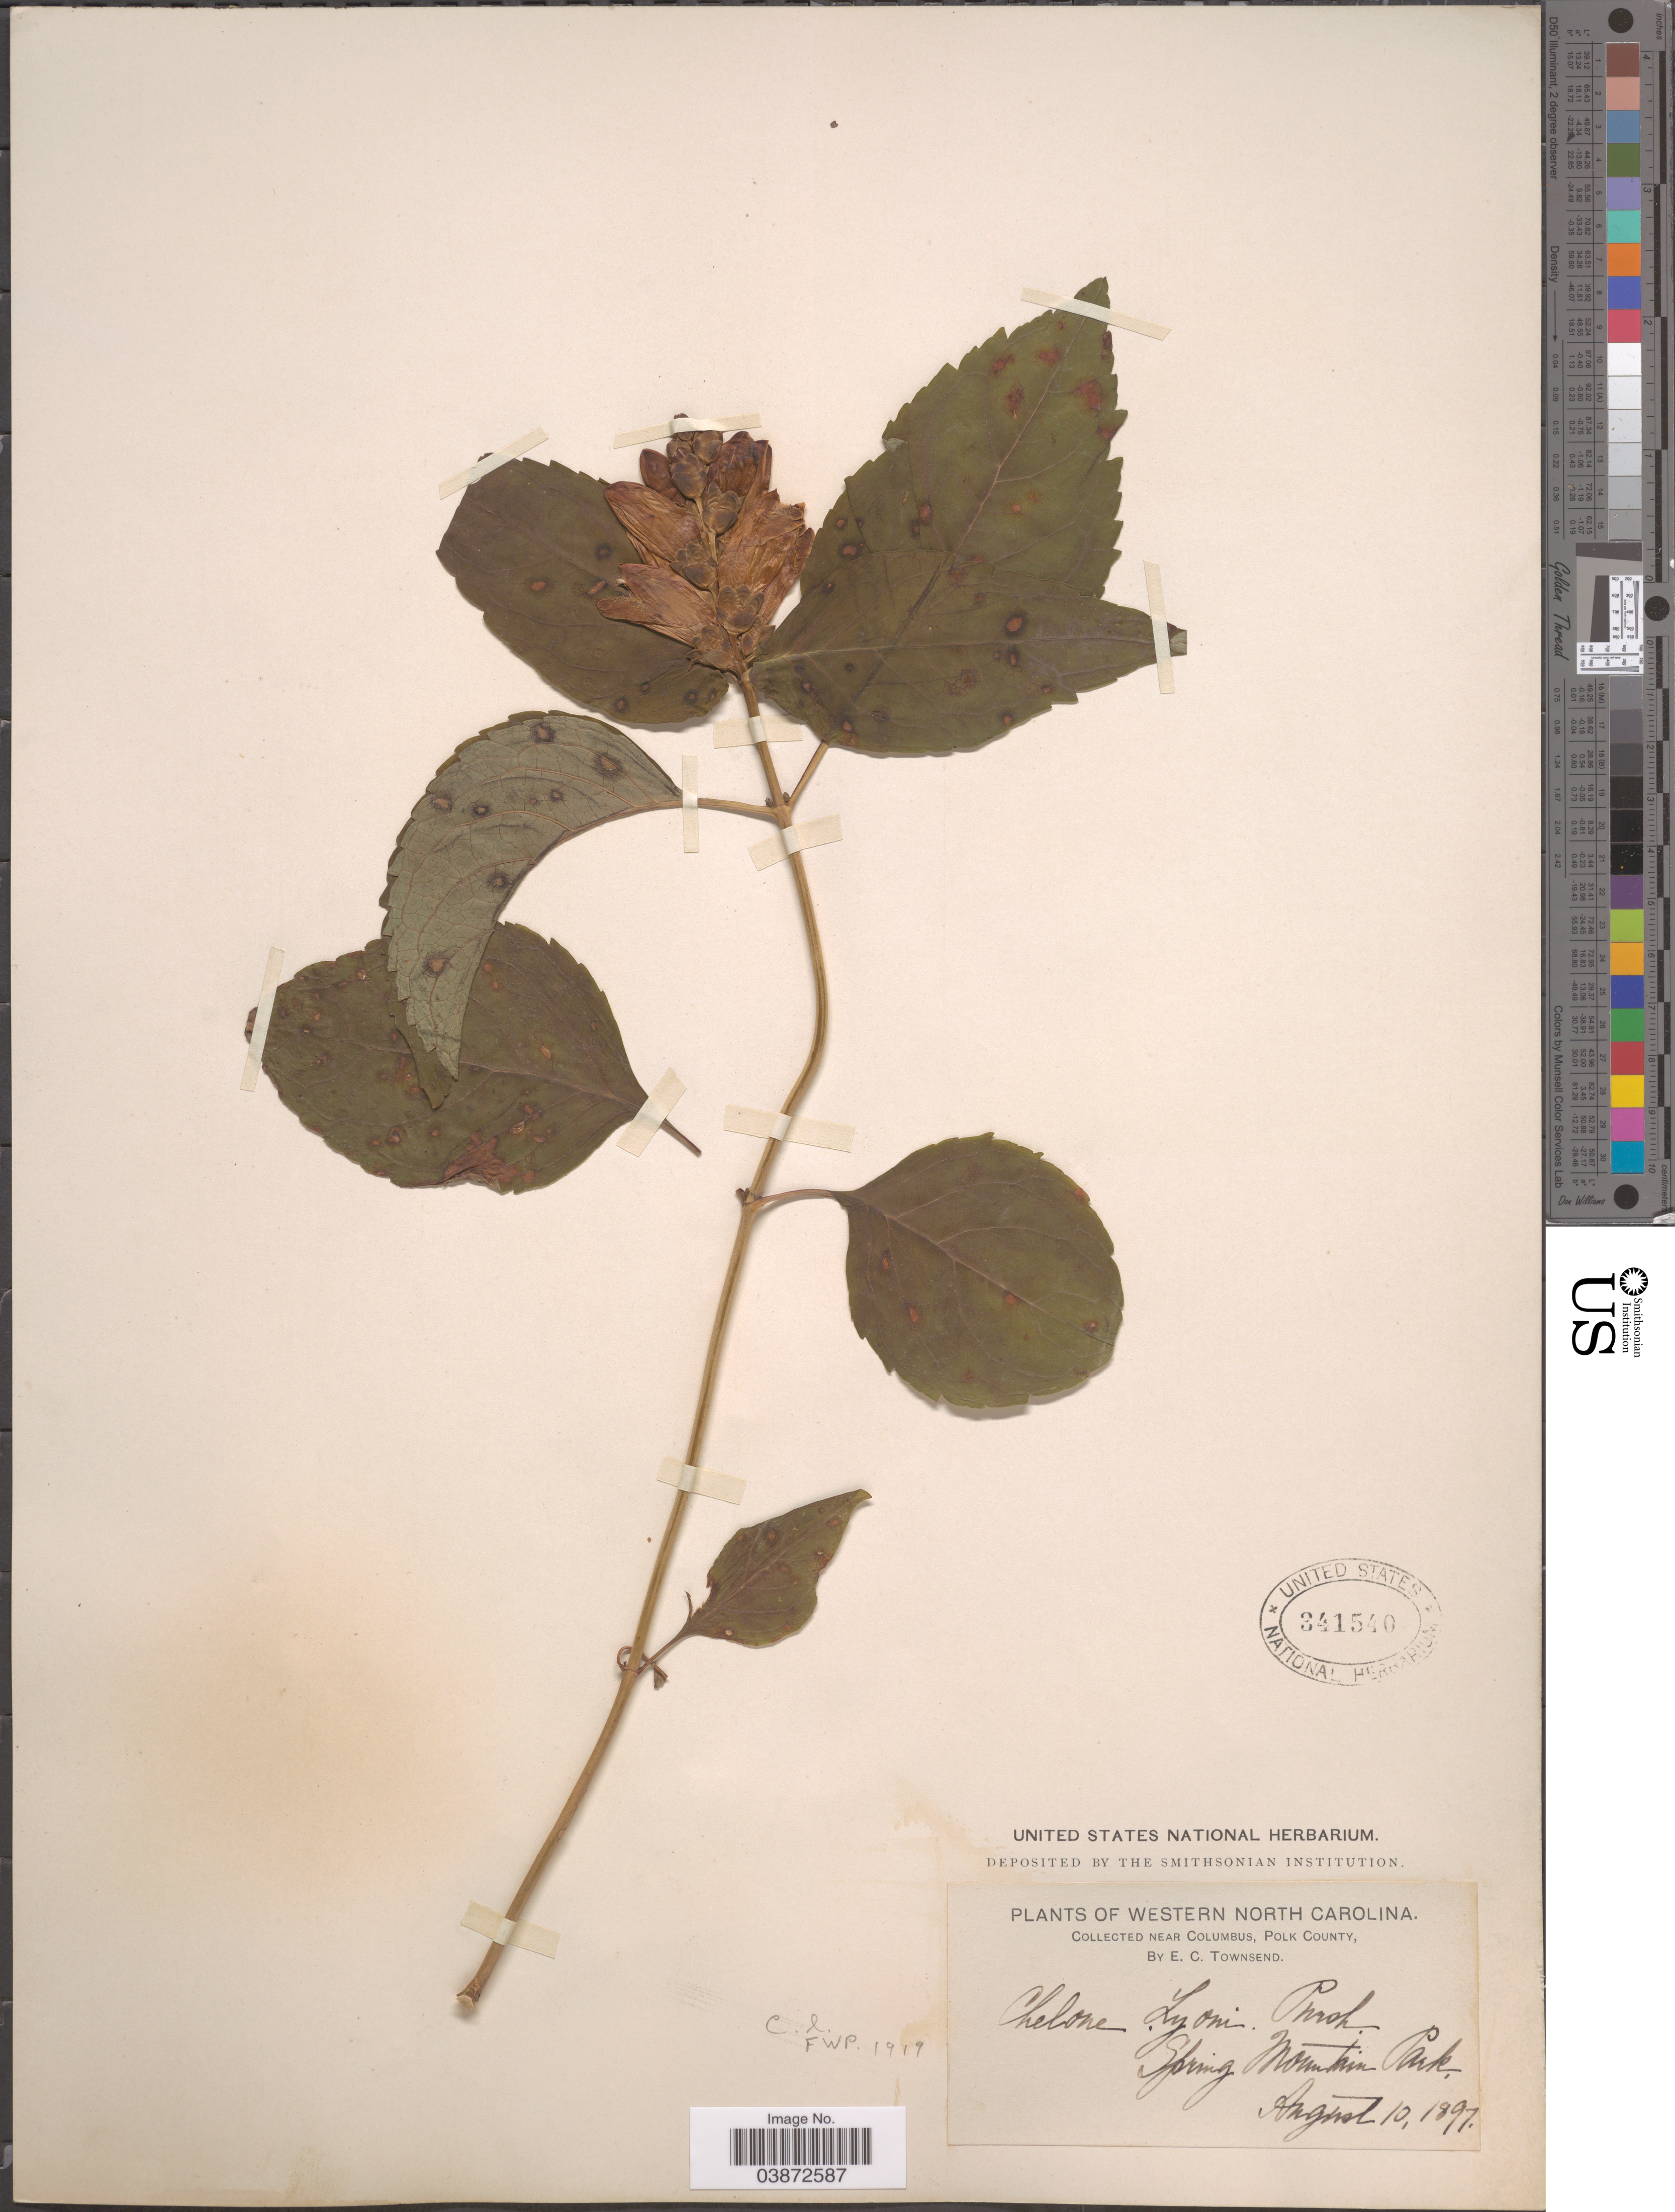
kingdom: Plantae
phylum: Tracheophyta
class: Magnoliopsida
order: Lamiales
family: Plantaginaceae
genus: Chelone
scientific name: Chelone lyonii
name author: Pursh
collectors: E. C. Townsend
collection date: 1897-08-10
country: United States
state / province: North Carolina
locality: Western North Carolina. Near Columbus, Polk County. Spring Mountain Park.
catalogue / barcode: US 341540